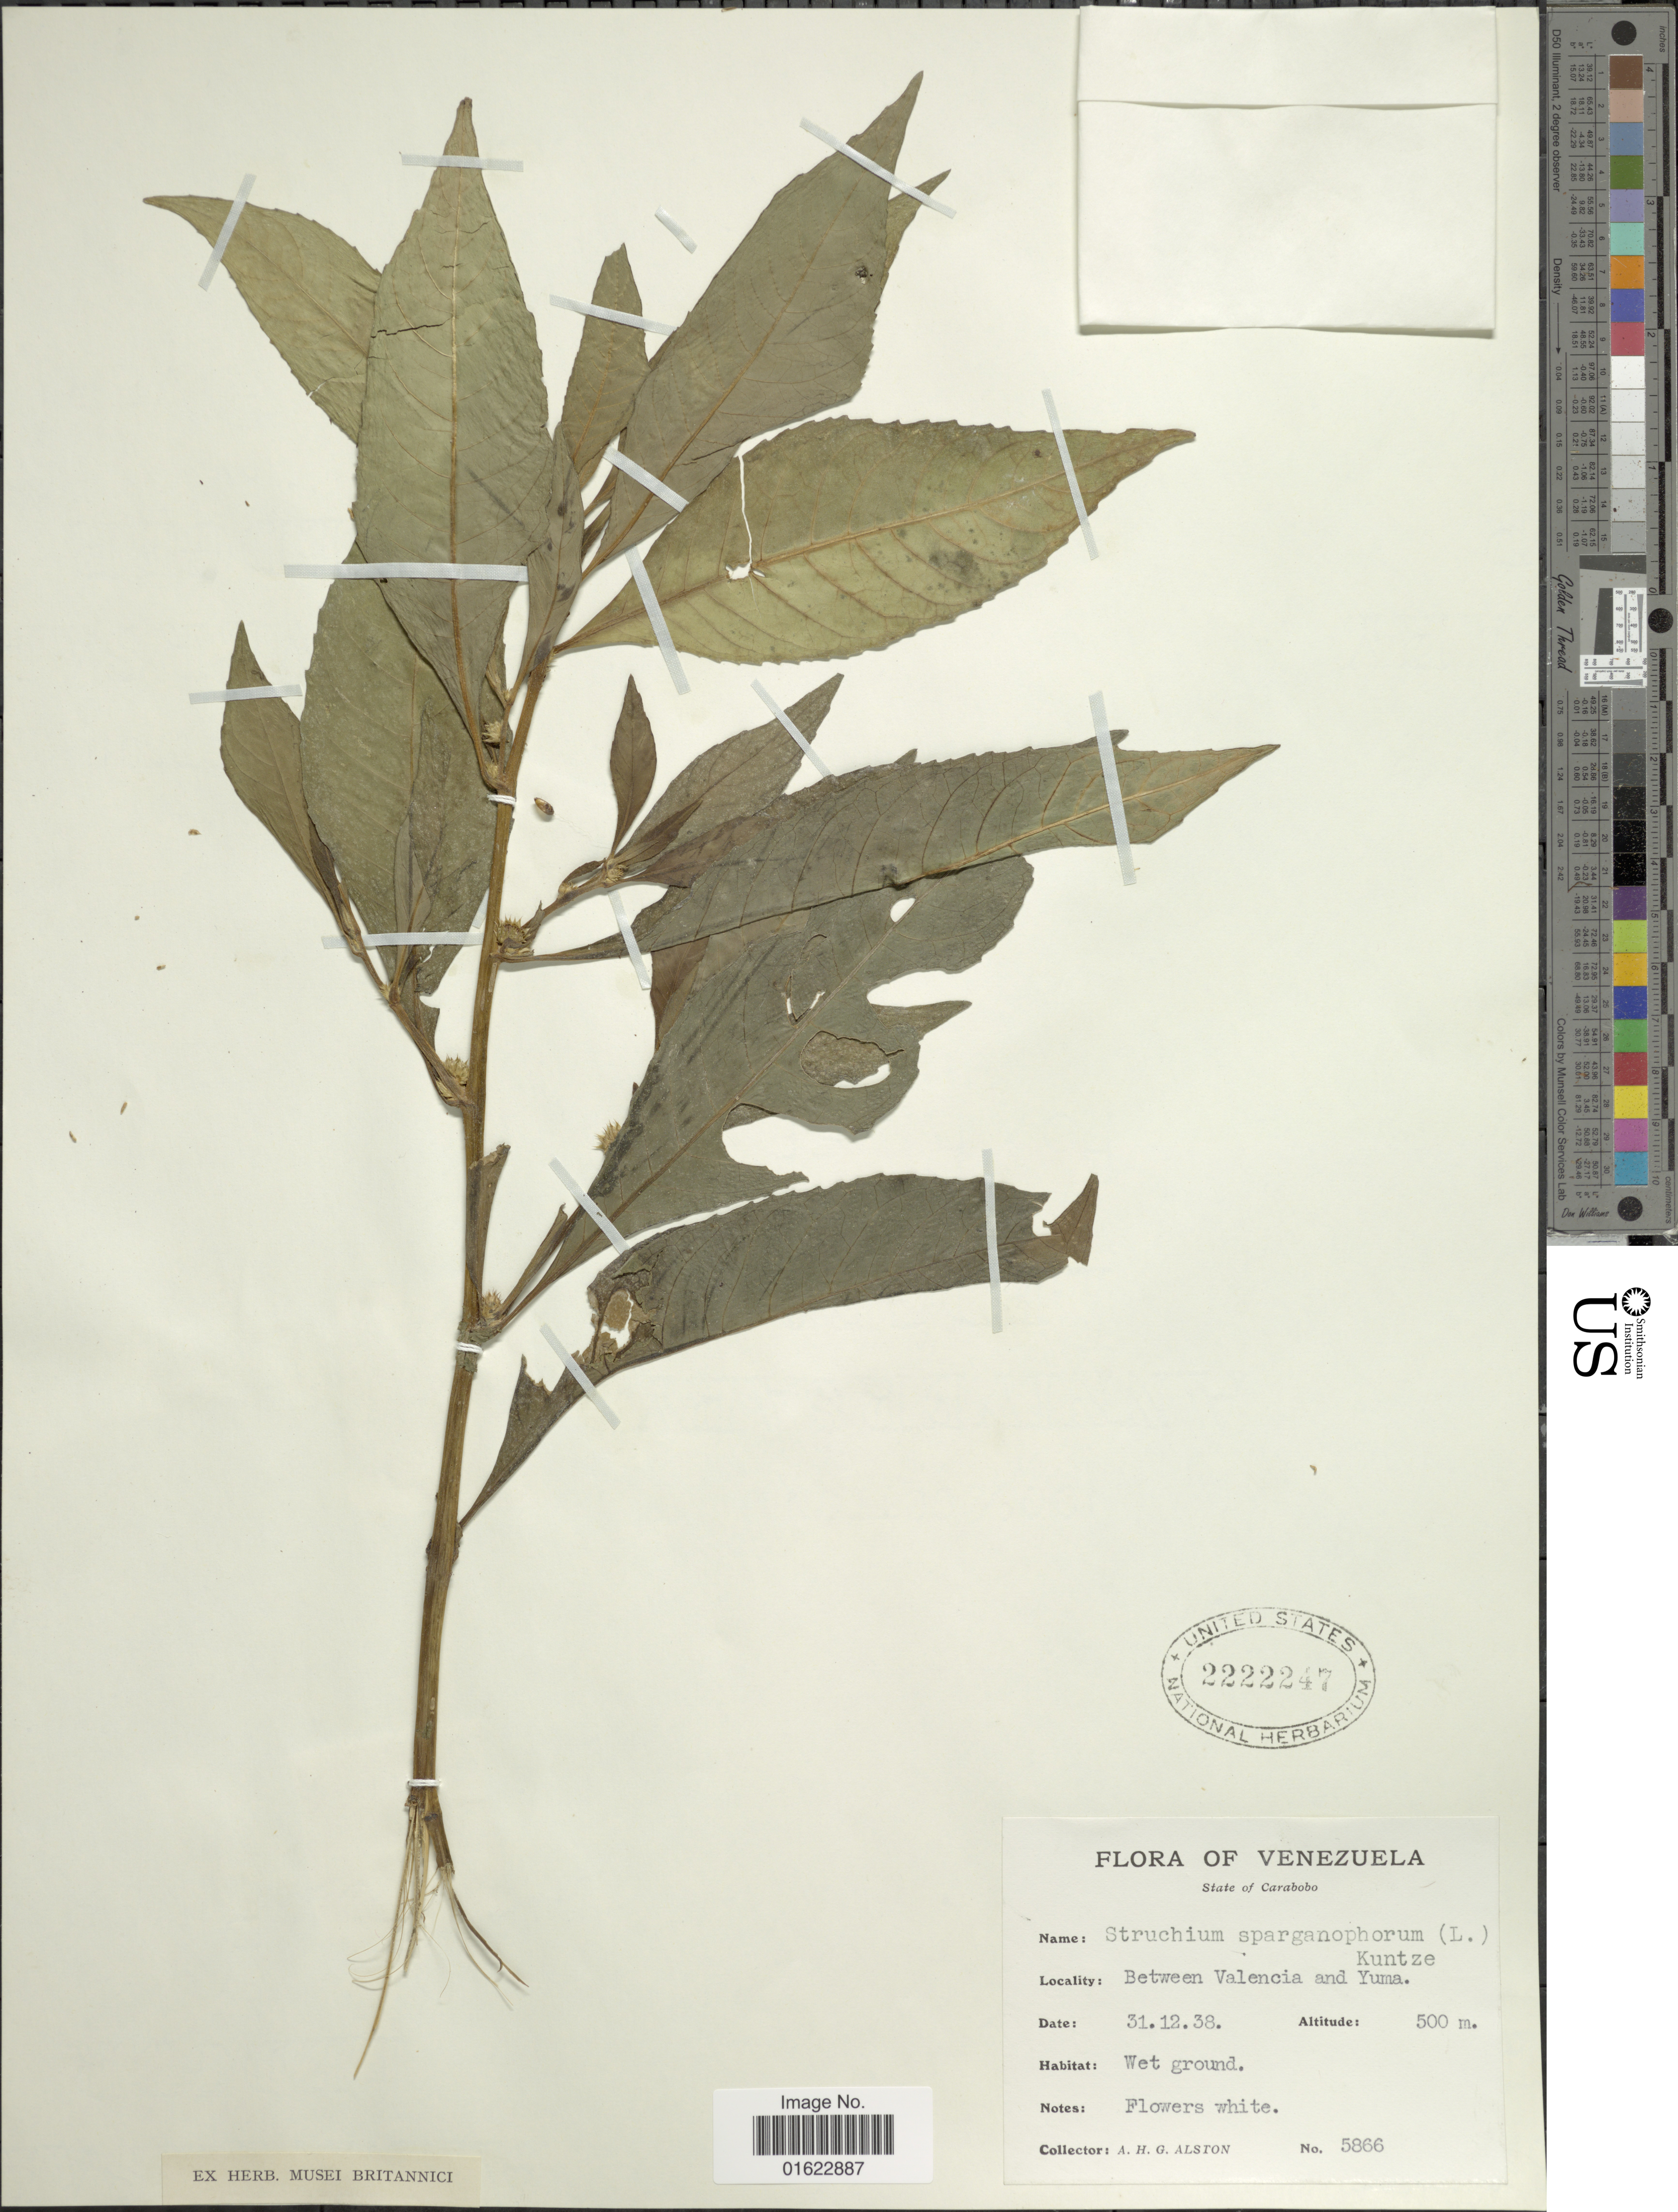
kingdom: Plantae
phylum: Tracheophyta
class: Magnoliopsida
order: Asterales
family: Asteraceae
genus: Struchium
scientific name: Struchium sparganophorum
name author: (L.) Kuntze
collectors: A. H. Alston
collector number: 5866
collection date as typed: Transcribed d/m/y: 31/12/38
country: Venezuela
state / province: Carabobo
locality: Venezuela, State of Carabobo. Between Valencia and Yuma.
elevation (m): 500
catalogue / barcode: US 2222247